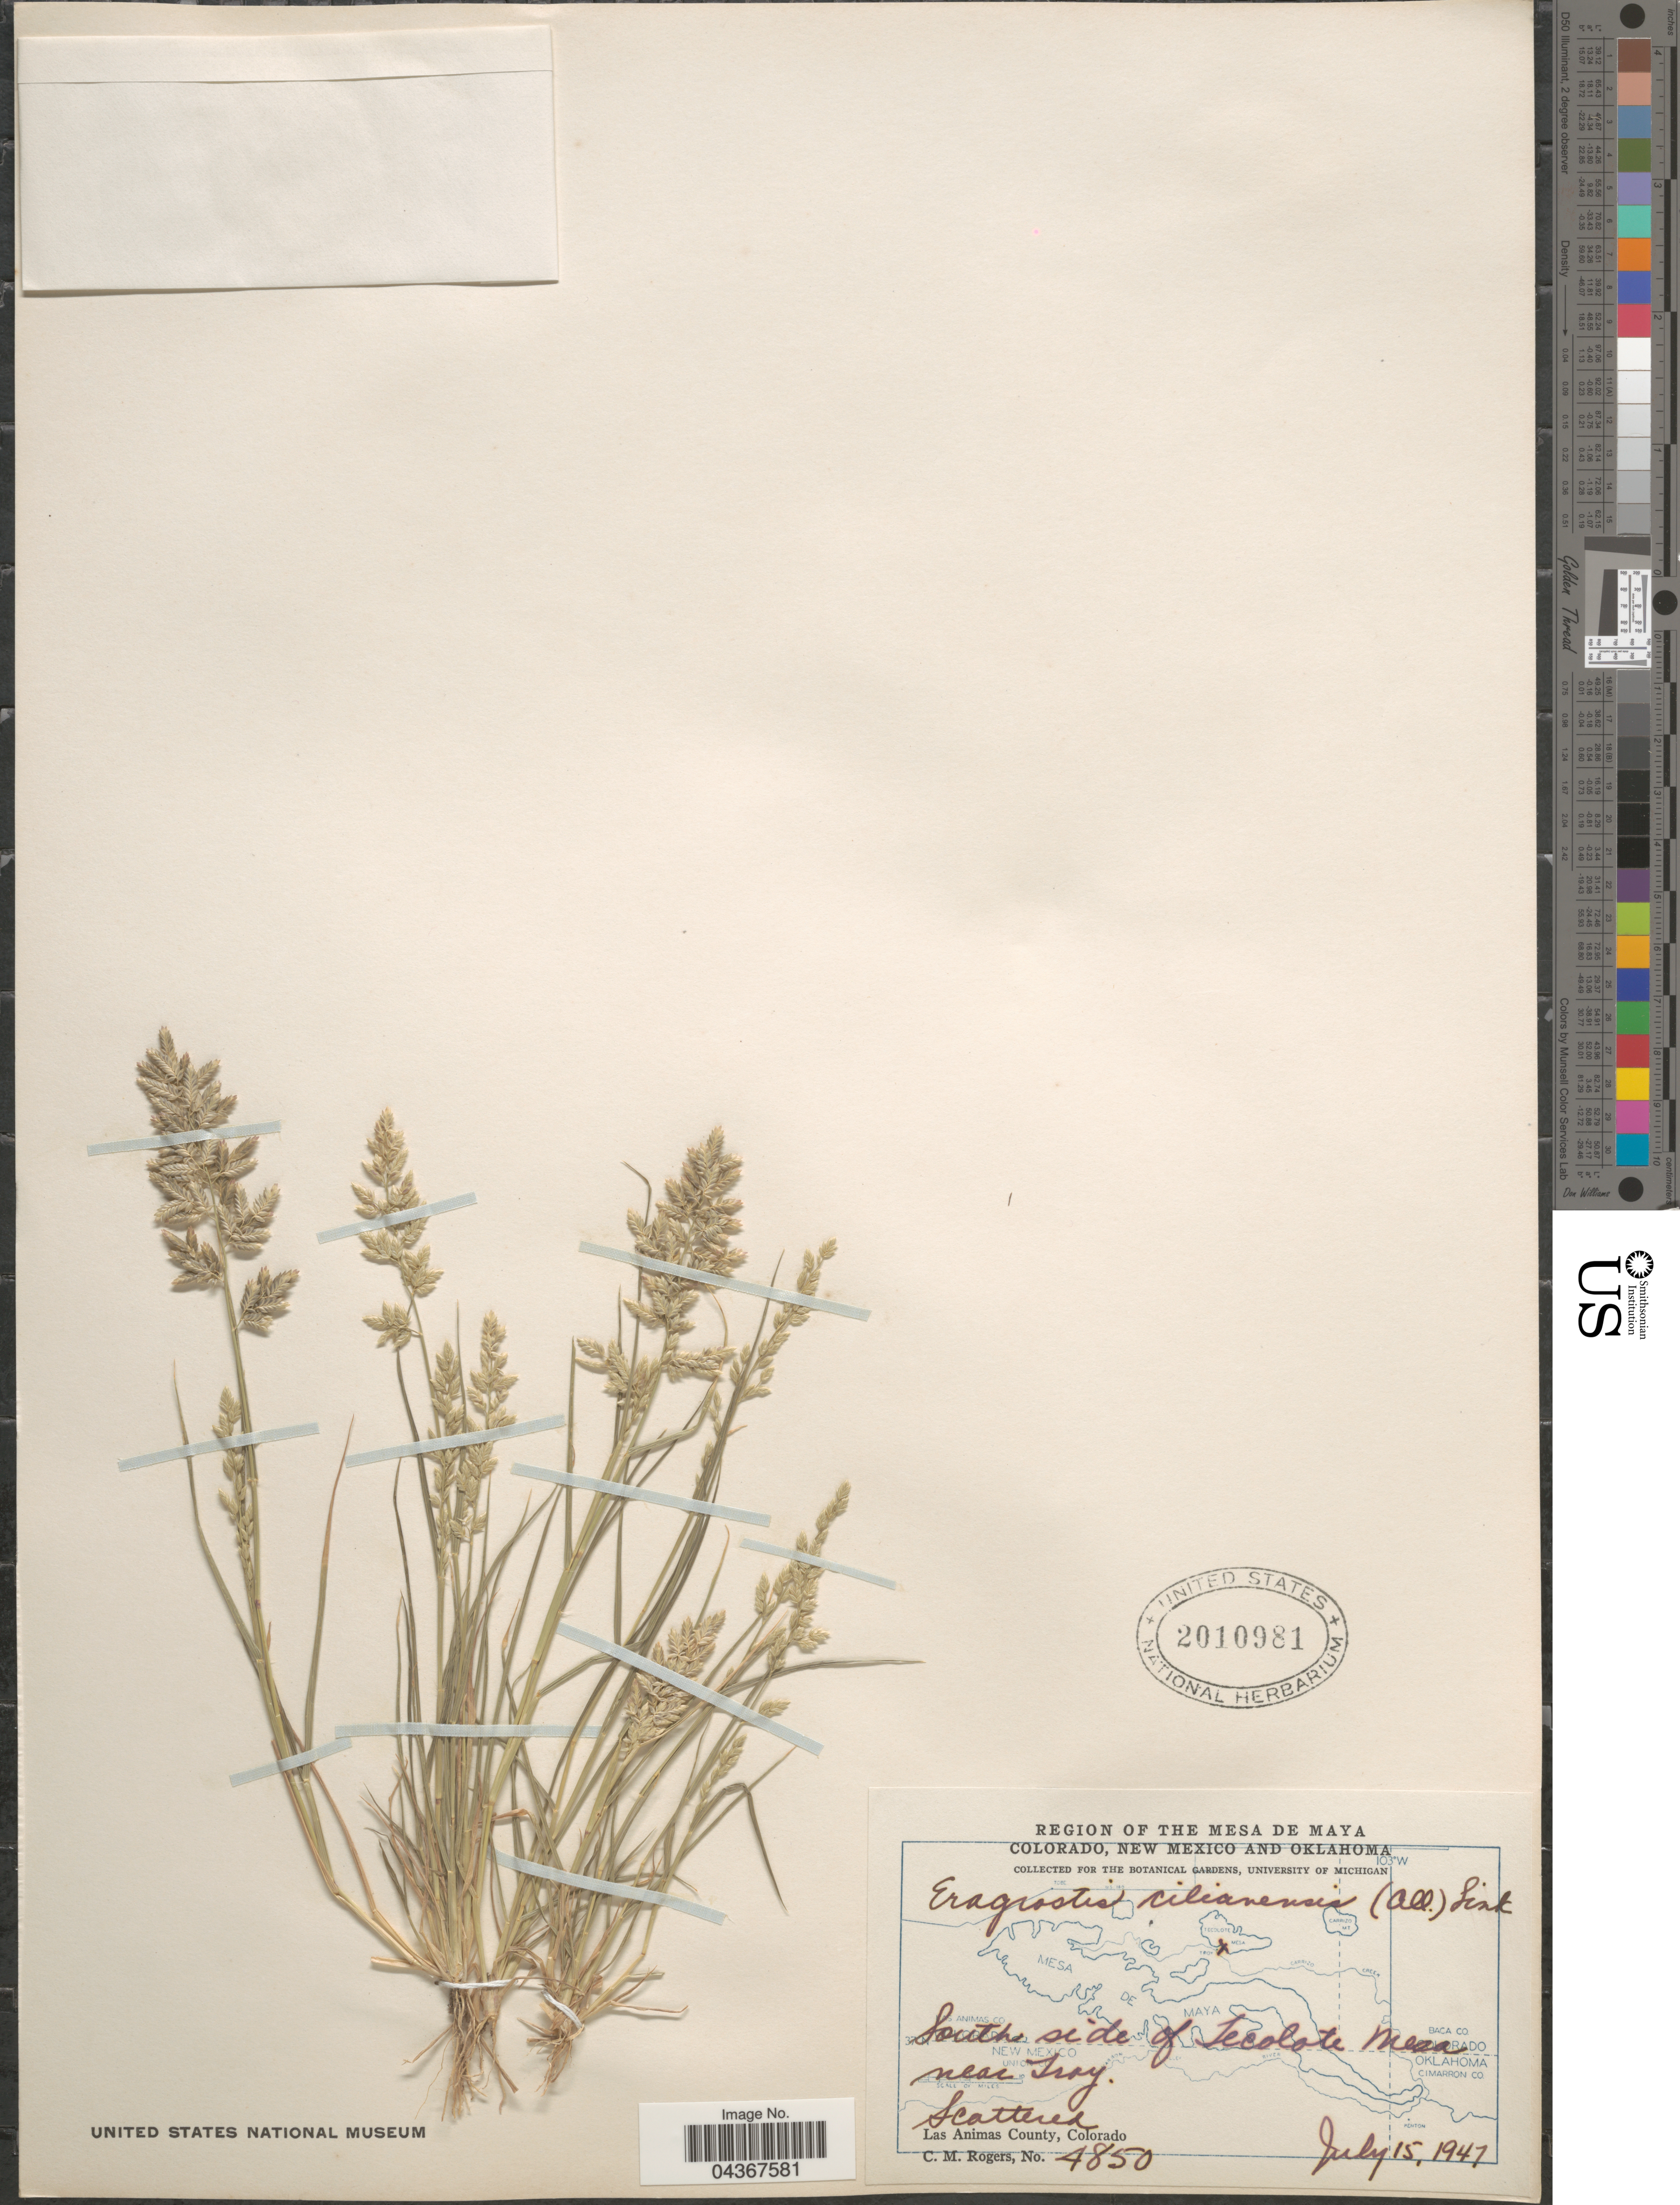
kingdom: Plantae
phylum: Tracheophyta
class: Liliopsida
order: Poales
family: Poaceae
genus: Eragrostis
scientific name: Eragrostis cilianensis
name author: (Bellardi) Vignolo ex Janch.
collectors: C. M. Rogers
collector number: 4850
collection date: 1947-07-15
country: United States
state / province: Colorado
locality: Region of the Mesa de Maya. South side of Tecolote Mesa near Troy. Las Animas County.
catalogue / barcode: US 2010981